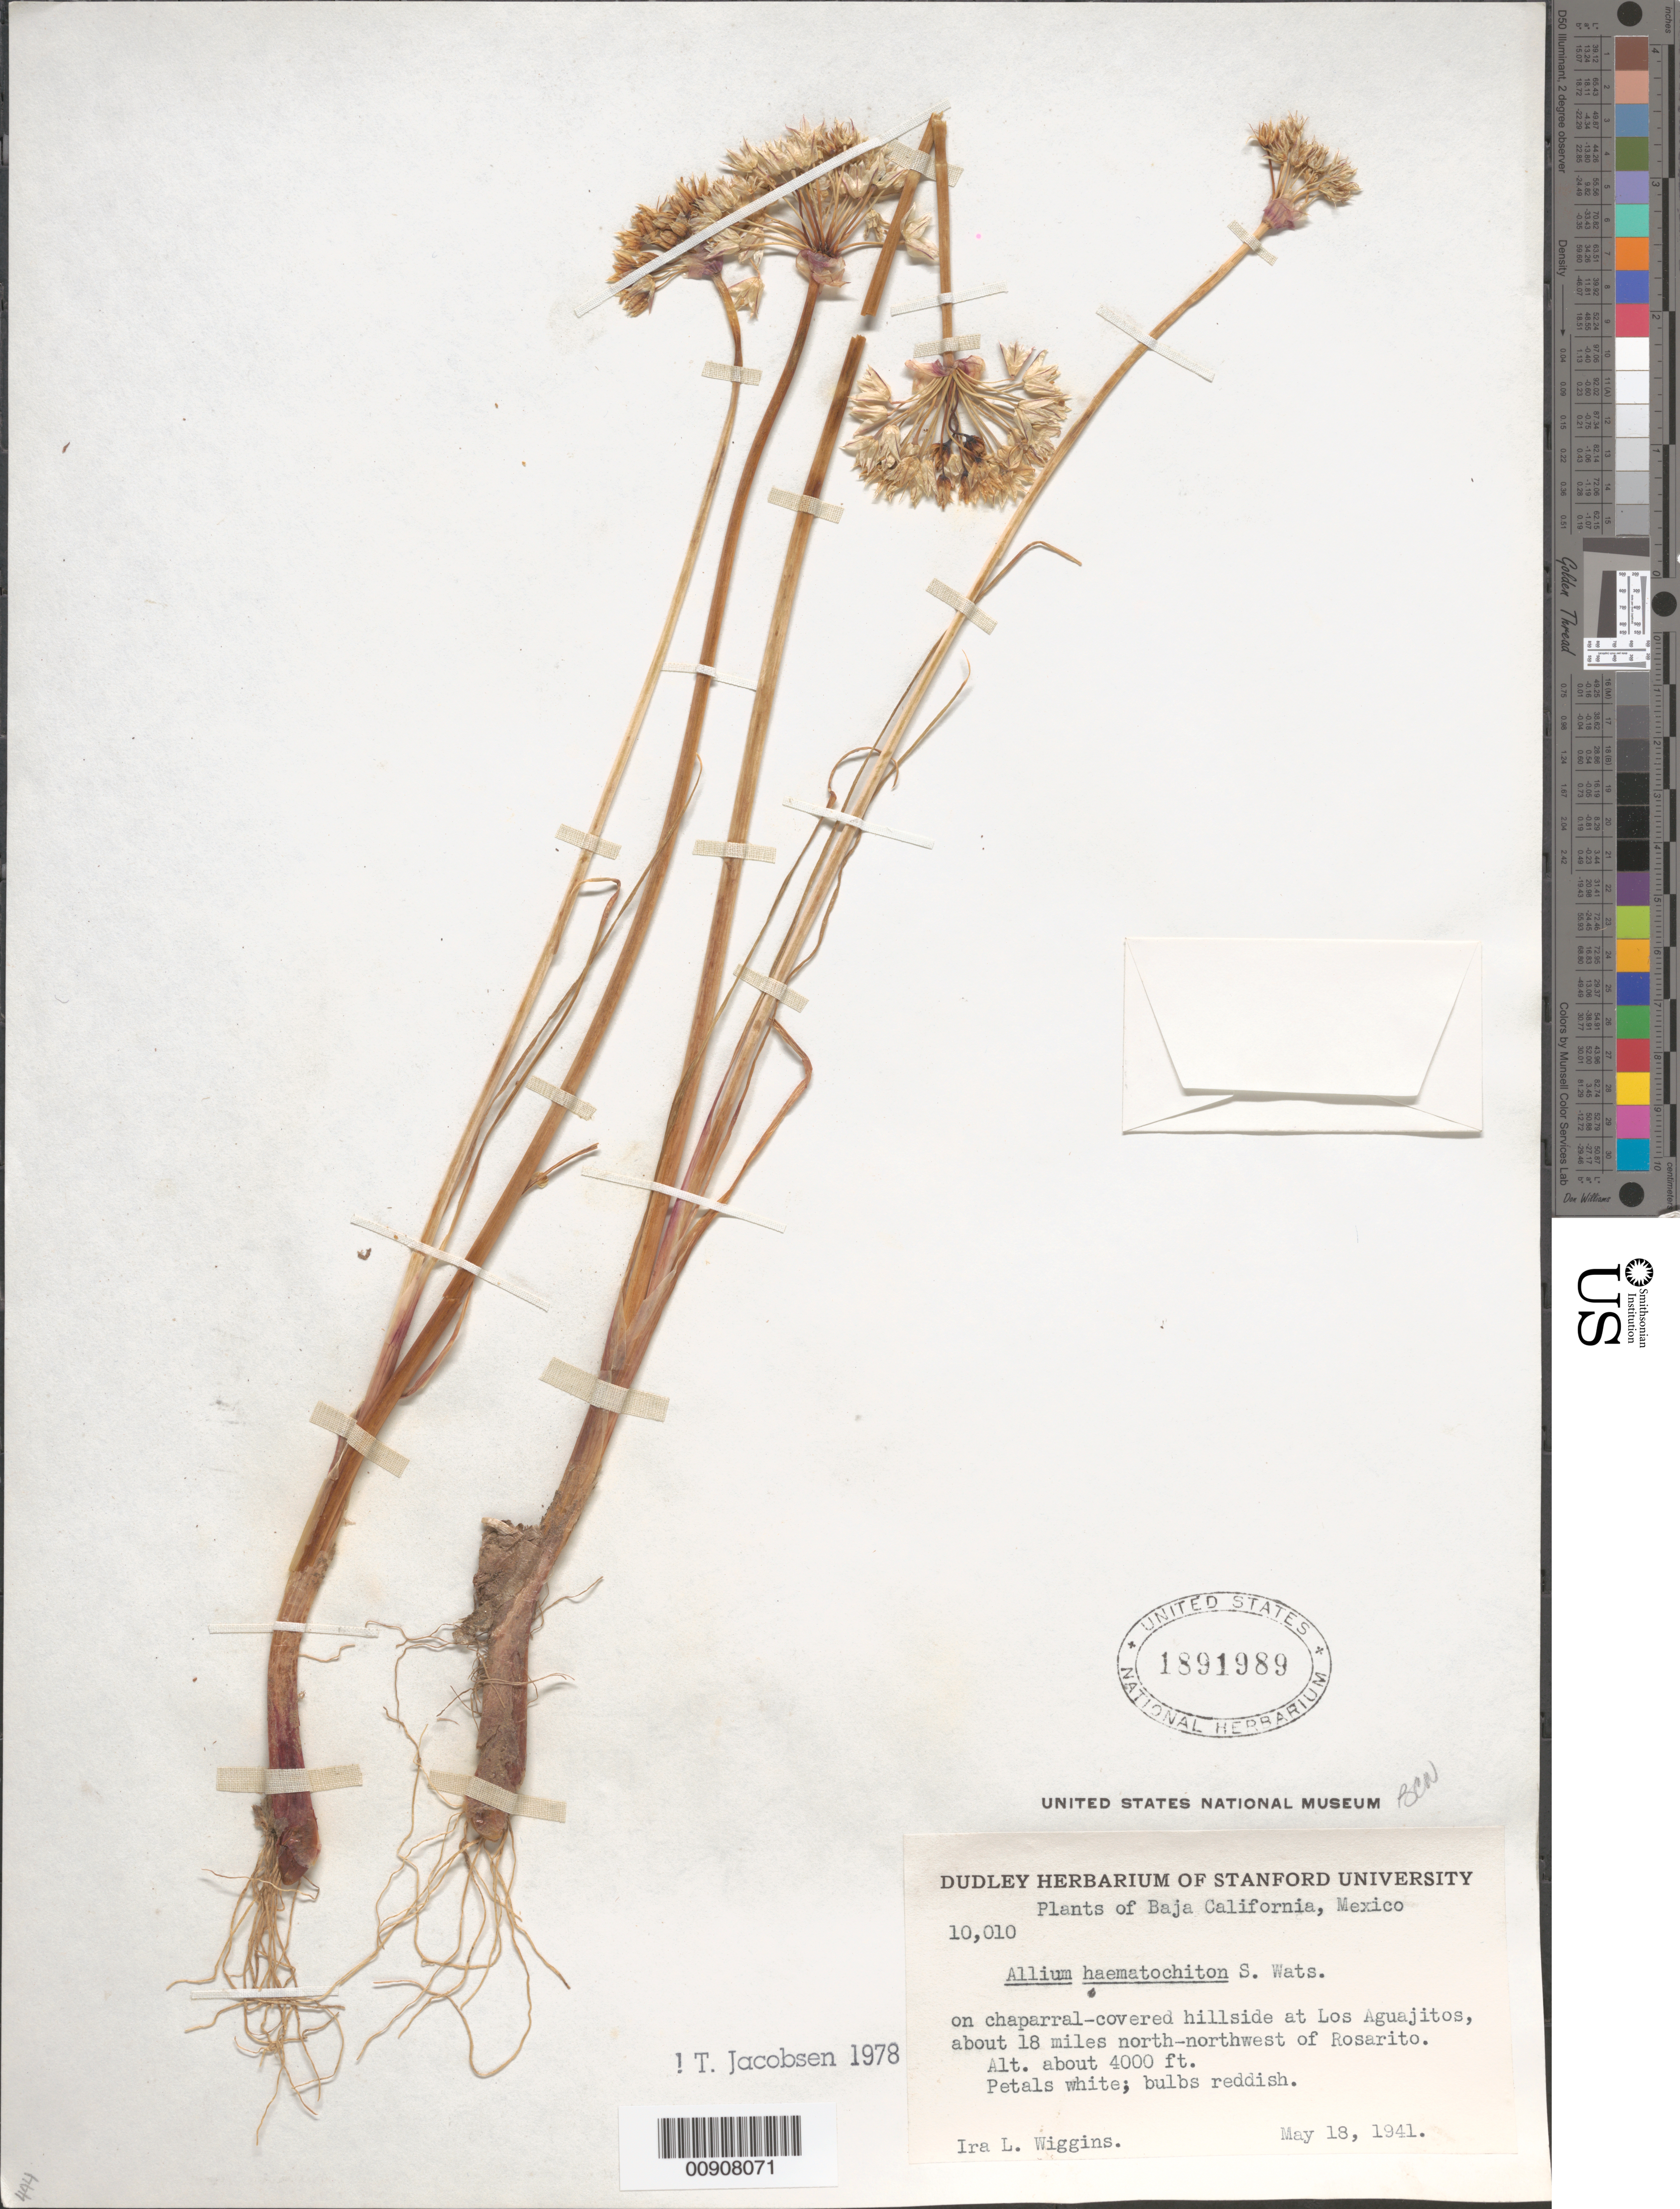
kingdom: Plantae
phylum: Tracheophyta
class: Liliopsida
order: Asparagales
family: Amaryllidaceae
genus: Allium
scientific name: Allium haematochiton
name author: S. Watson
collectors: I. L. Wiggins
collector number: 10010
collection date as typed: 18 May 1941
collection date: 1941-05-18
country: Mexico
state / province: Baja California Norte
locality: At Los Aguajitos, about 18 miles north-northwest of Rosarito. Baja California.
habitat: On chaparral-covered hillside.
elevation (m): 1219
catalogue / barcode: US 1891989